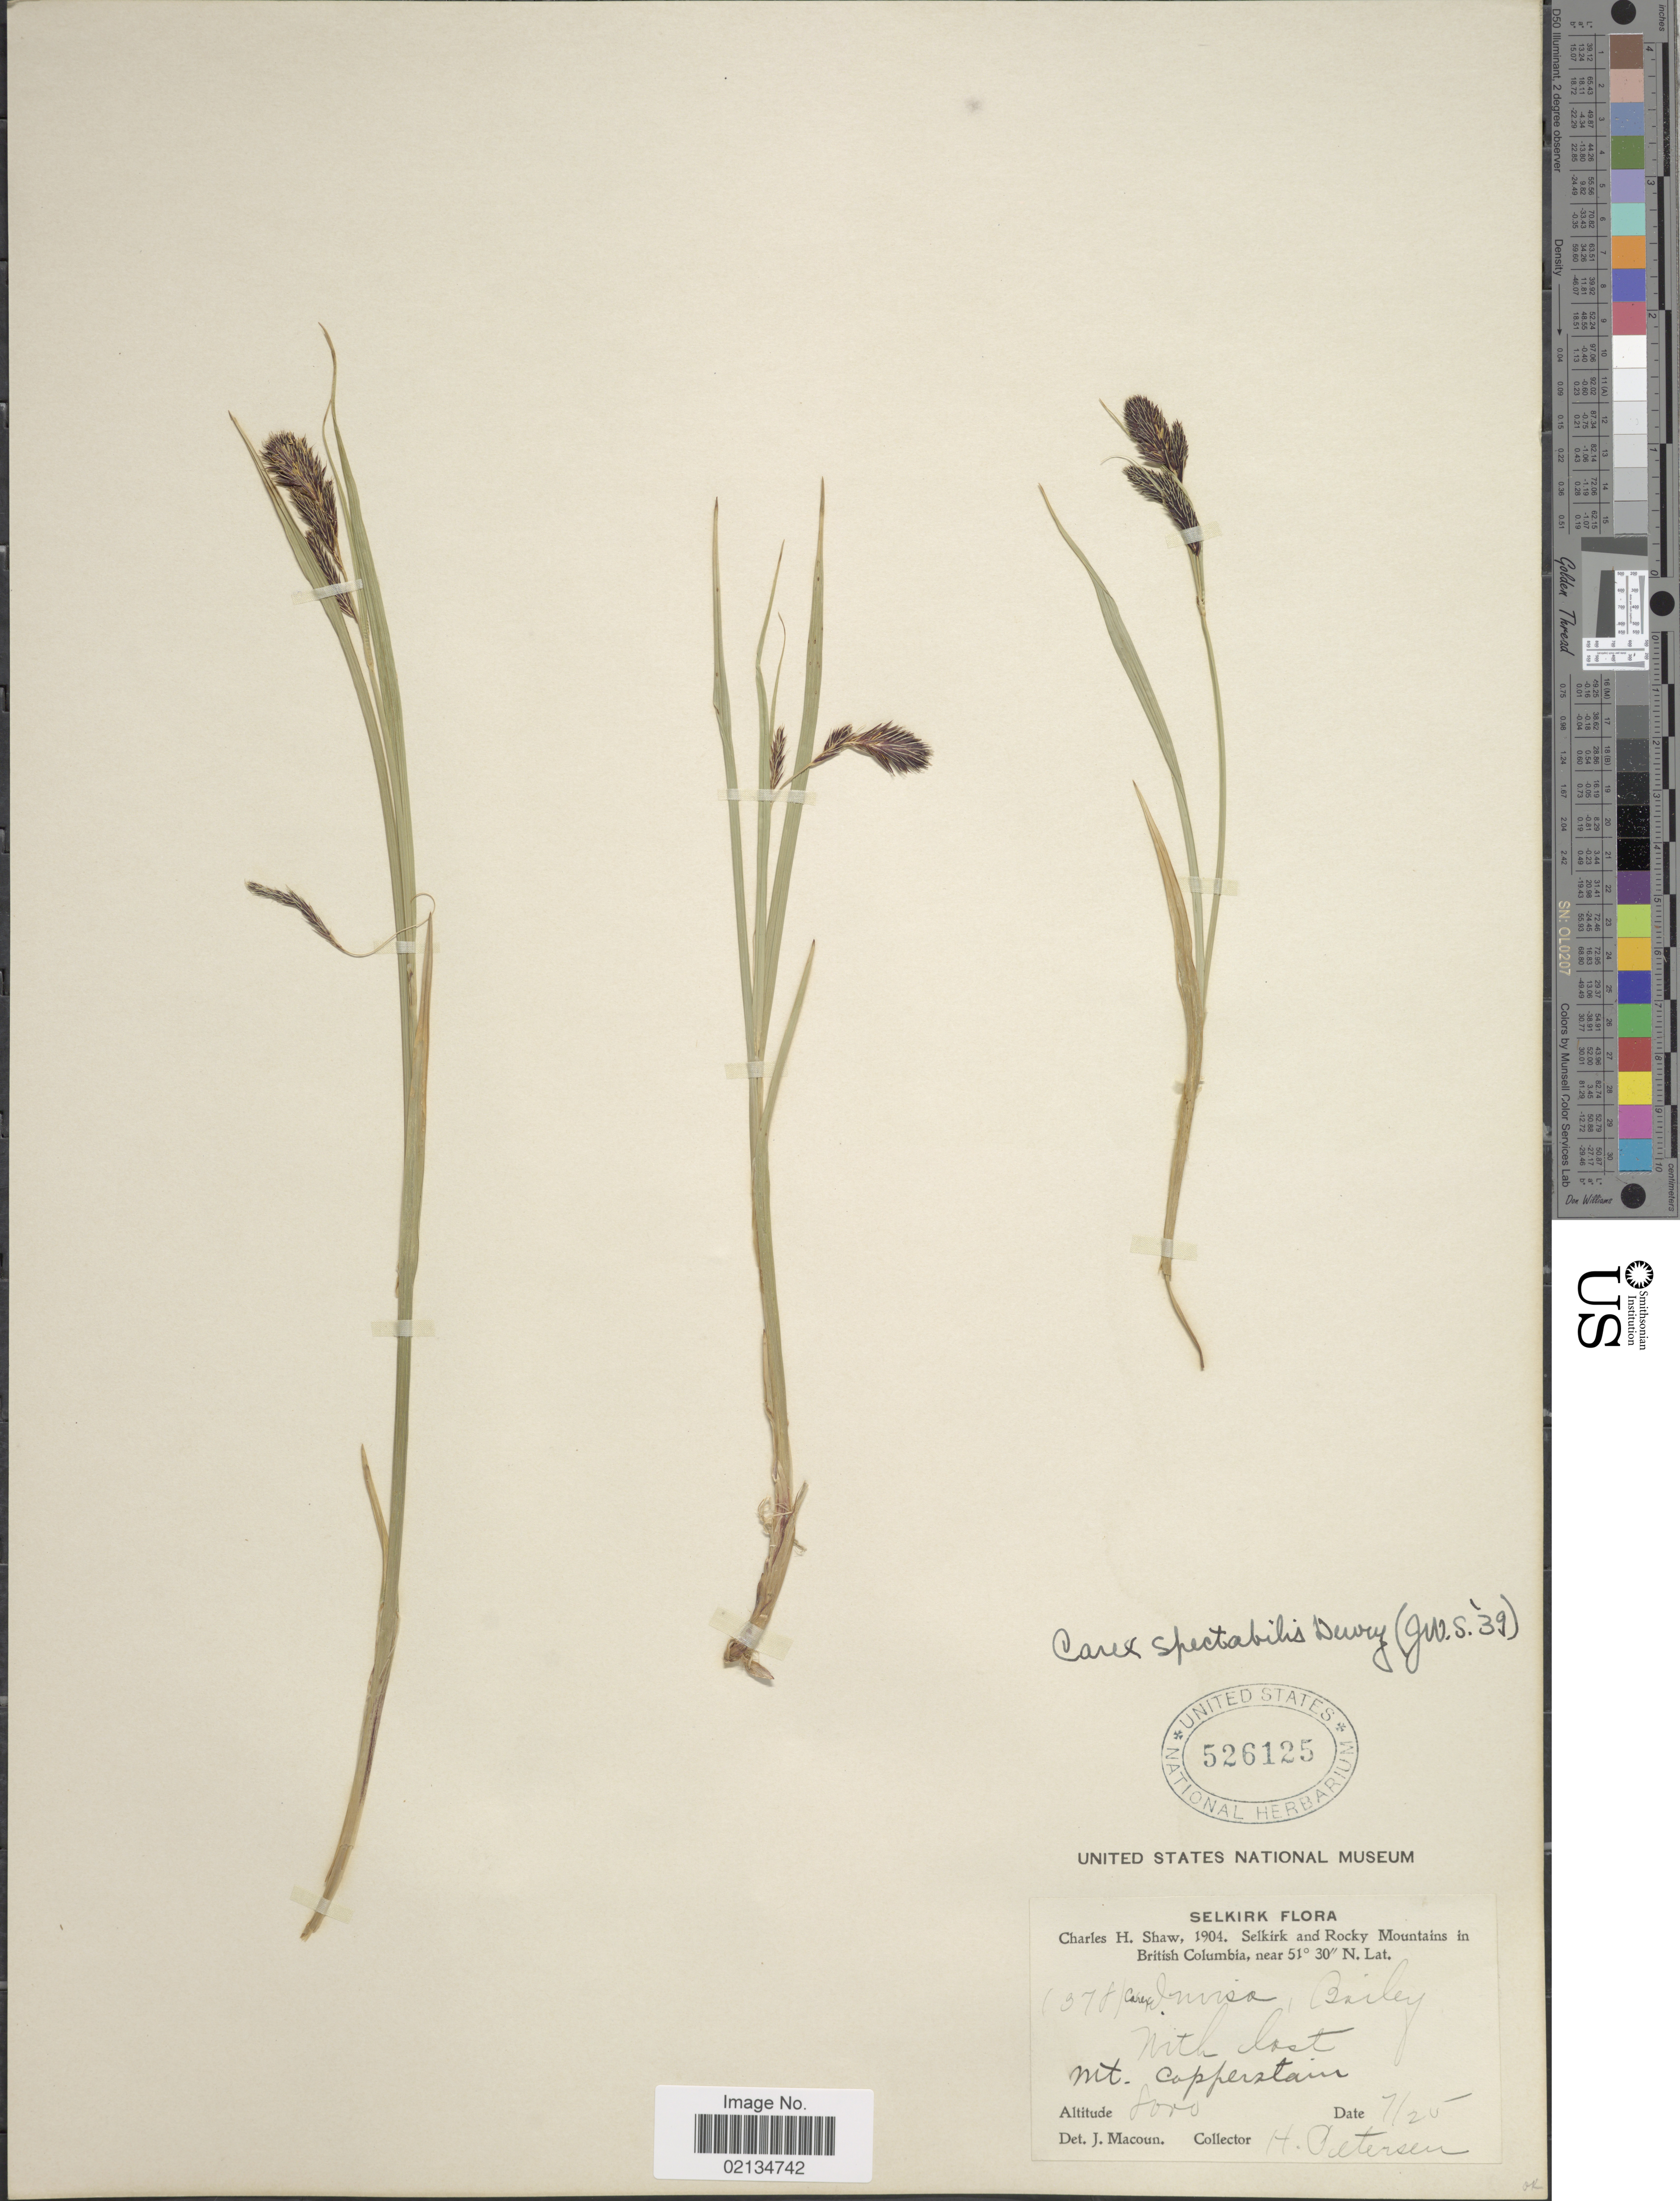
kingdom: Plantae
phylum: Tracheophyta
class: Liliopsida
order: Poales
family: Cyperaceae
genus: Carex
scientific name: Carex spectabilis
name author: Dewey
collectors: H. Petersen & C. H. Shaw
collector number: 1378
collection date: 1904-07-20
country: Canada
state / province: British Columbia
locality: Selkirk and Rocky Mountains. Mt. Copperstain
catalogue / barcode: US 526125